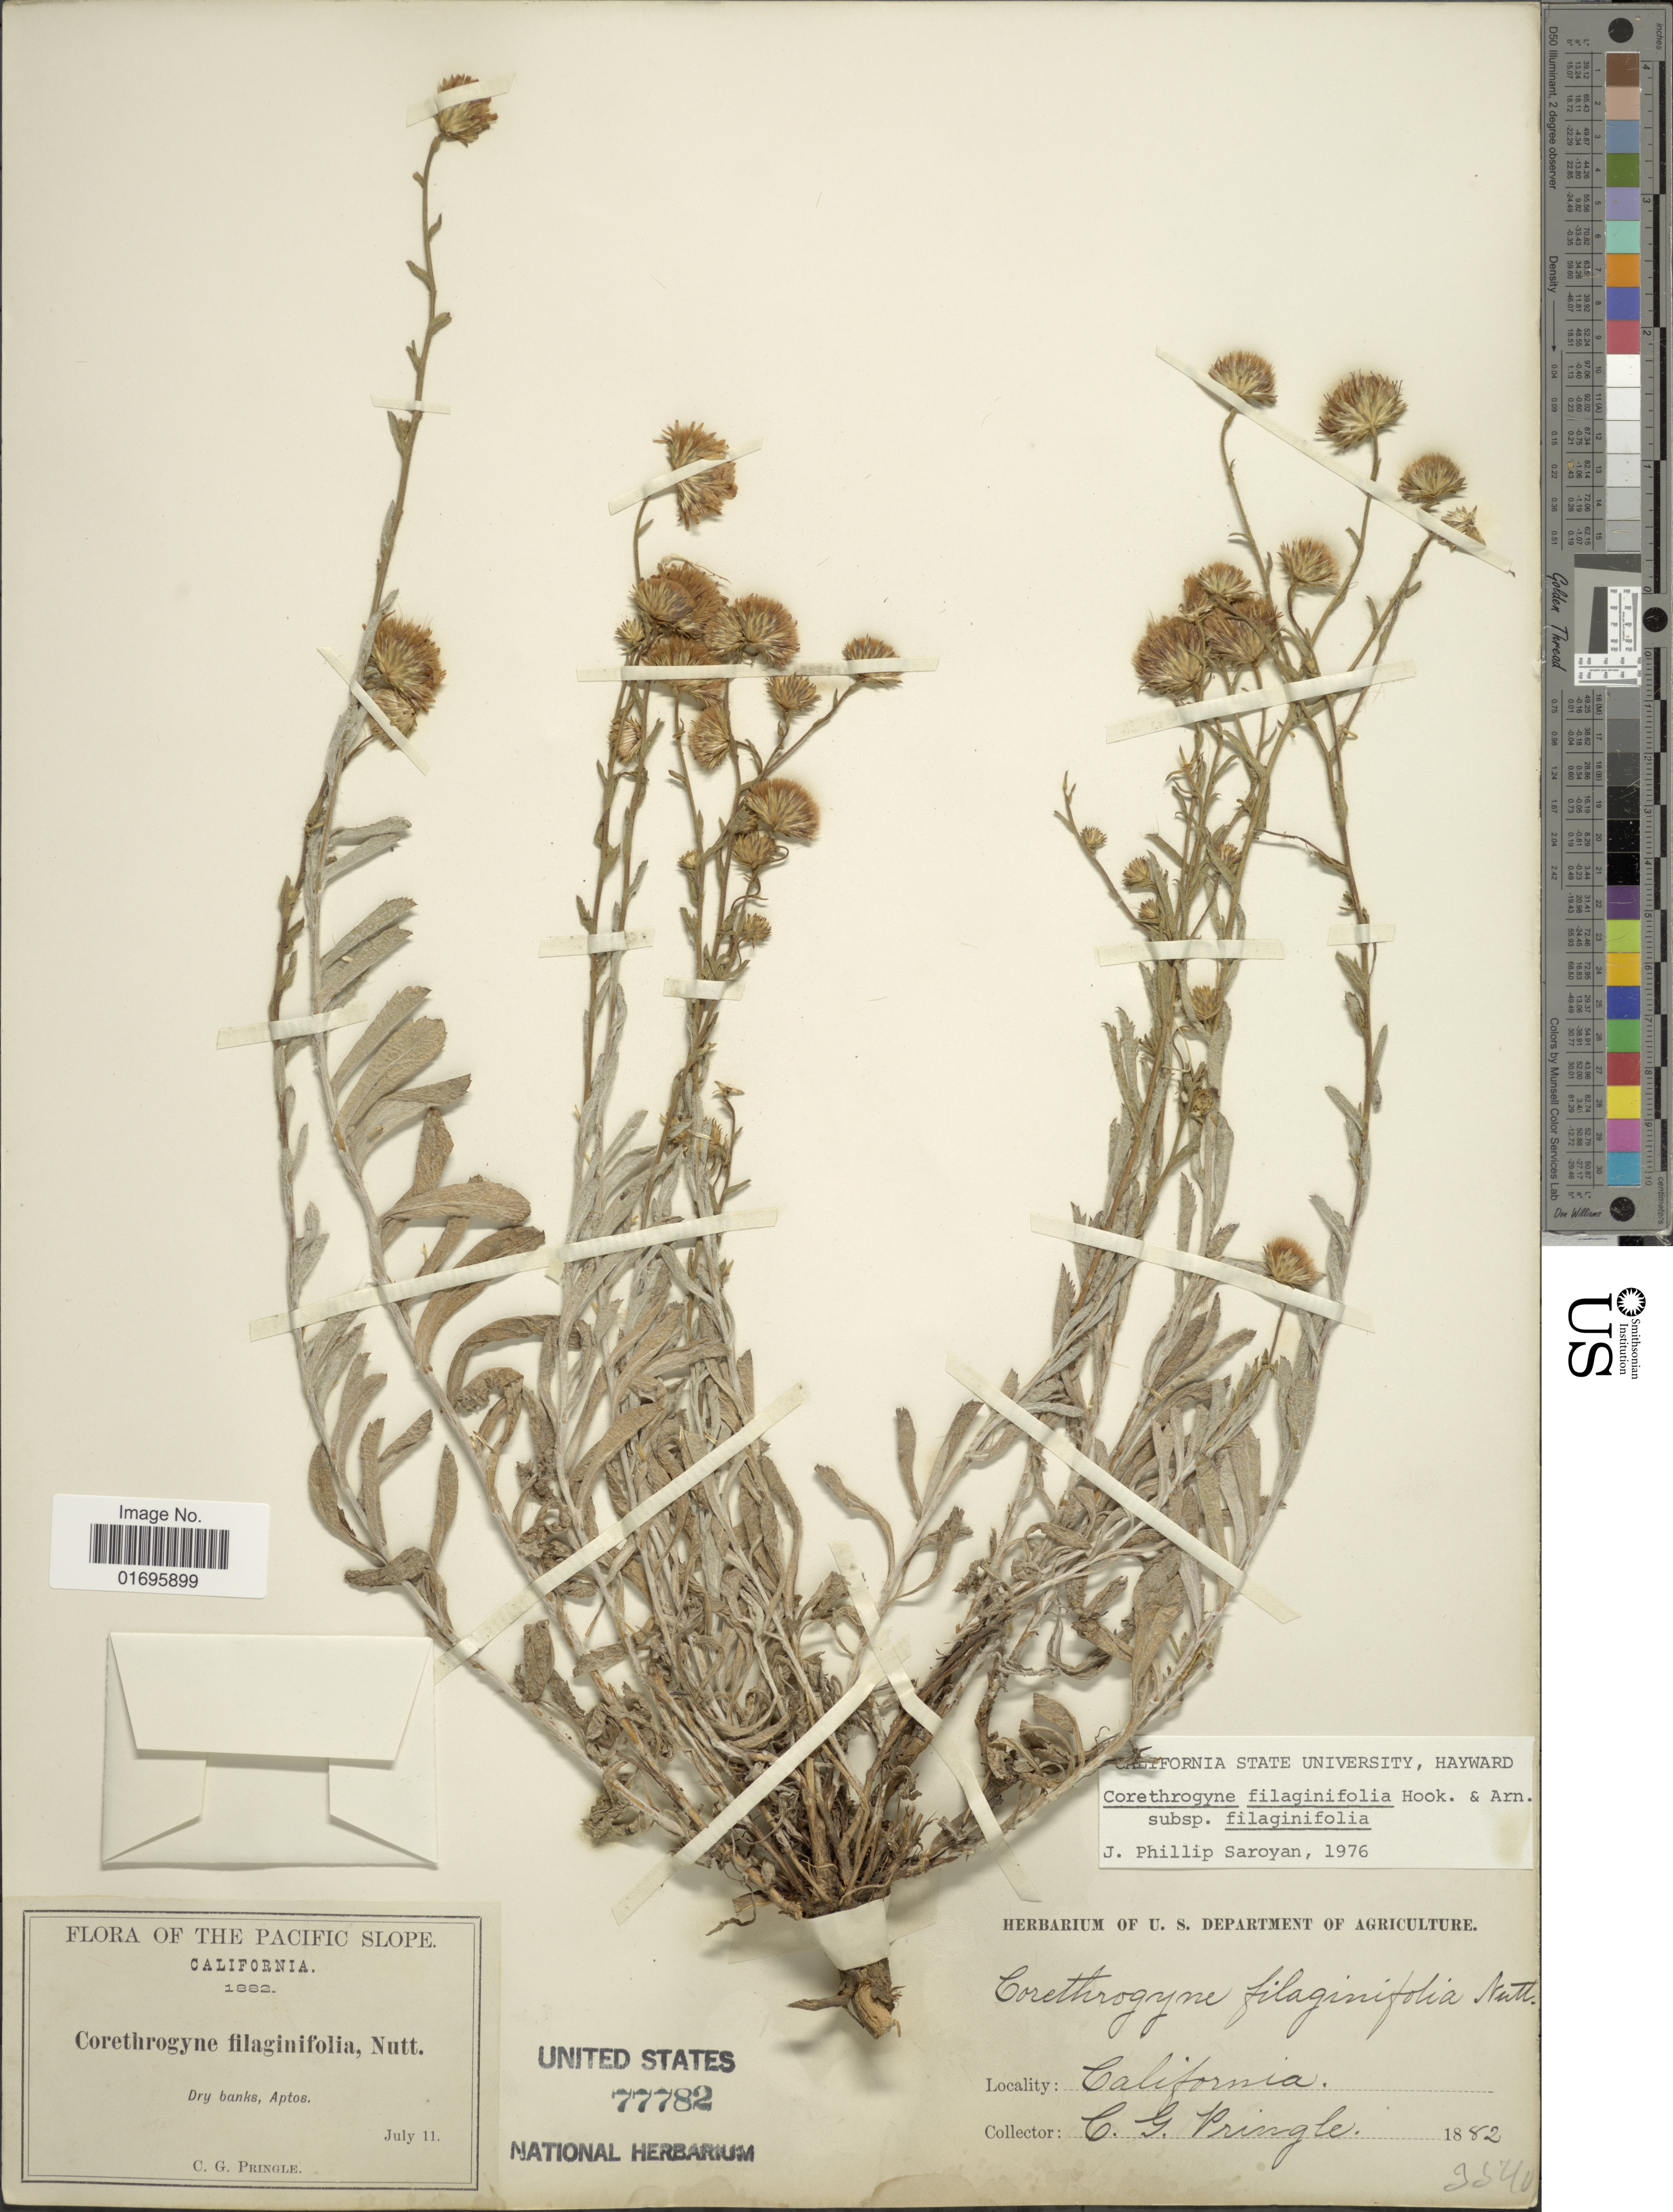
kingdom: Plantae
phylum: Tracheophyta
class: Magnoliopsida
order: Asterales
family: Asteraceae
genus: Corethrogyne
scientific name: Corethrogyne filaginifolia var. filaginifolia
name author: (Hook.) Nutt.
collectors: C. G. Pringle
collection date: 1882-07-11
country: United States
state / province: California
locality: Pacific Slope. Dry banks, Aptos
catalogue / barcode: US 77782